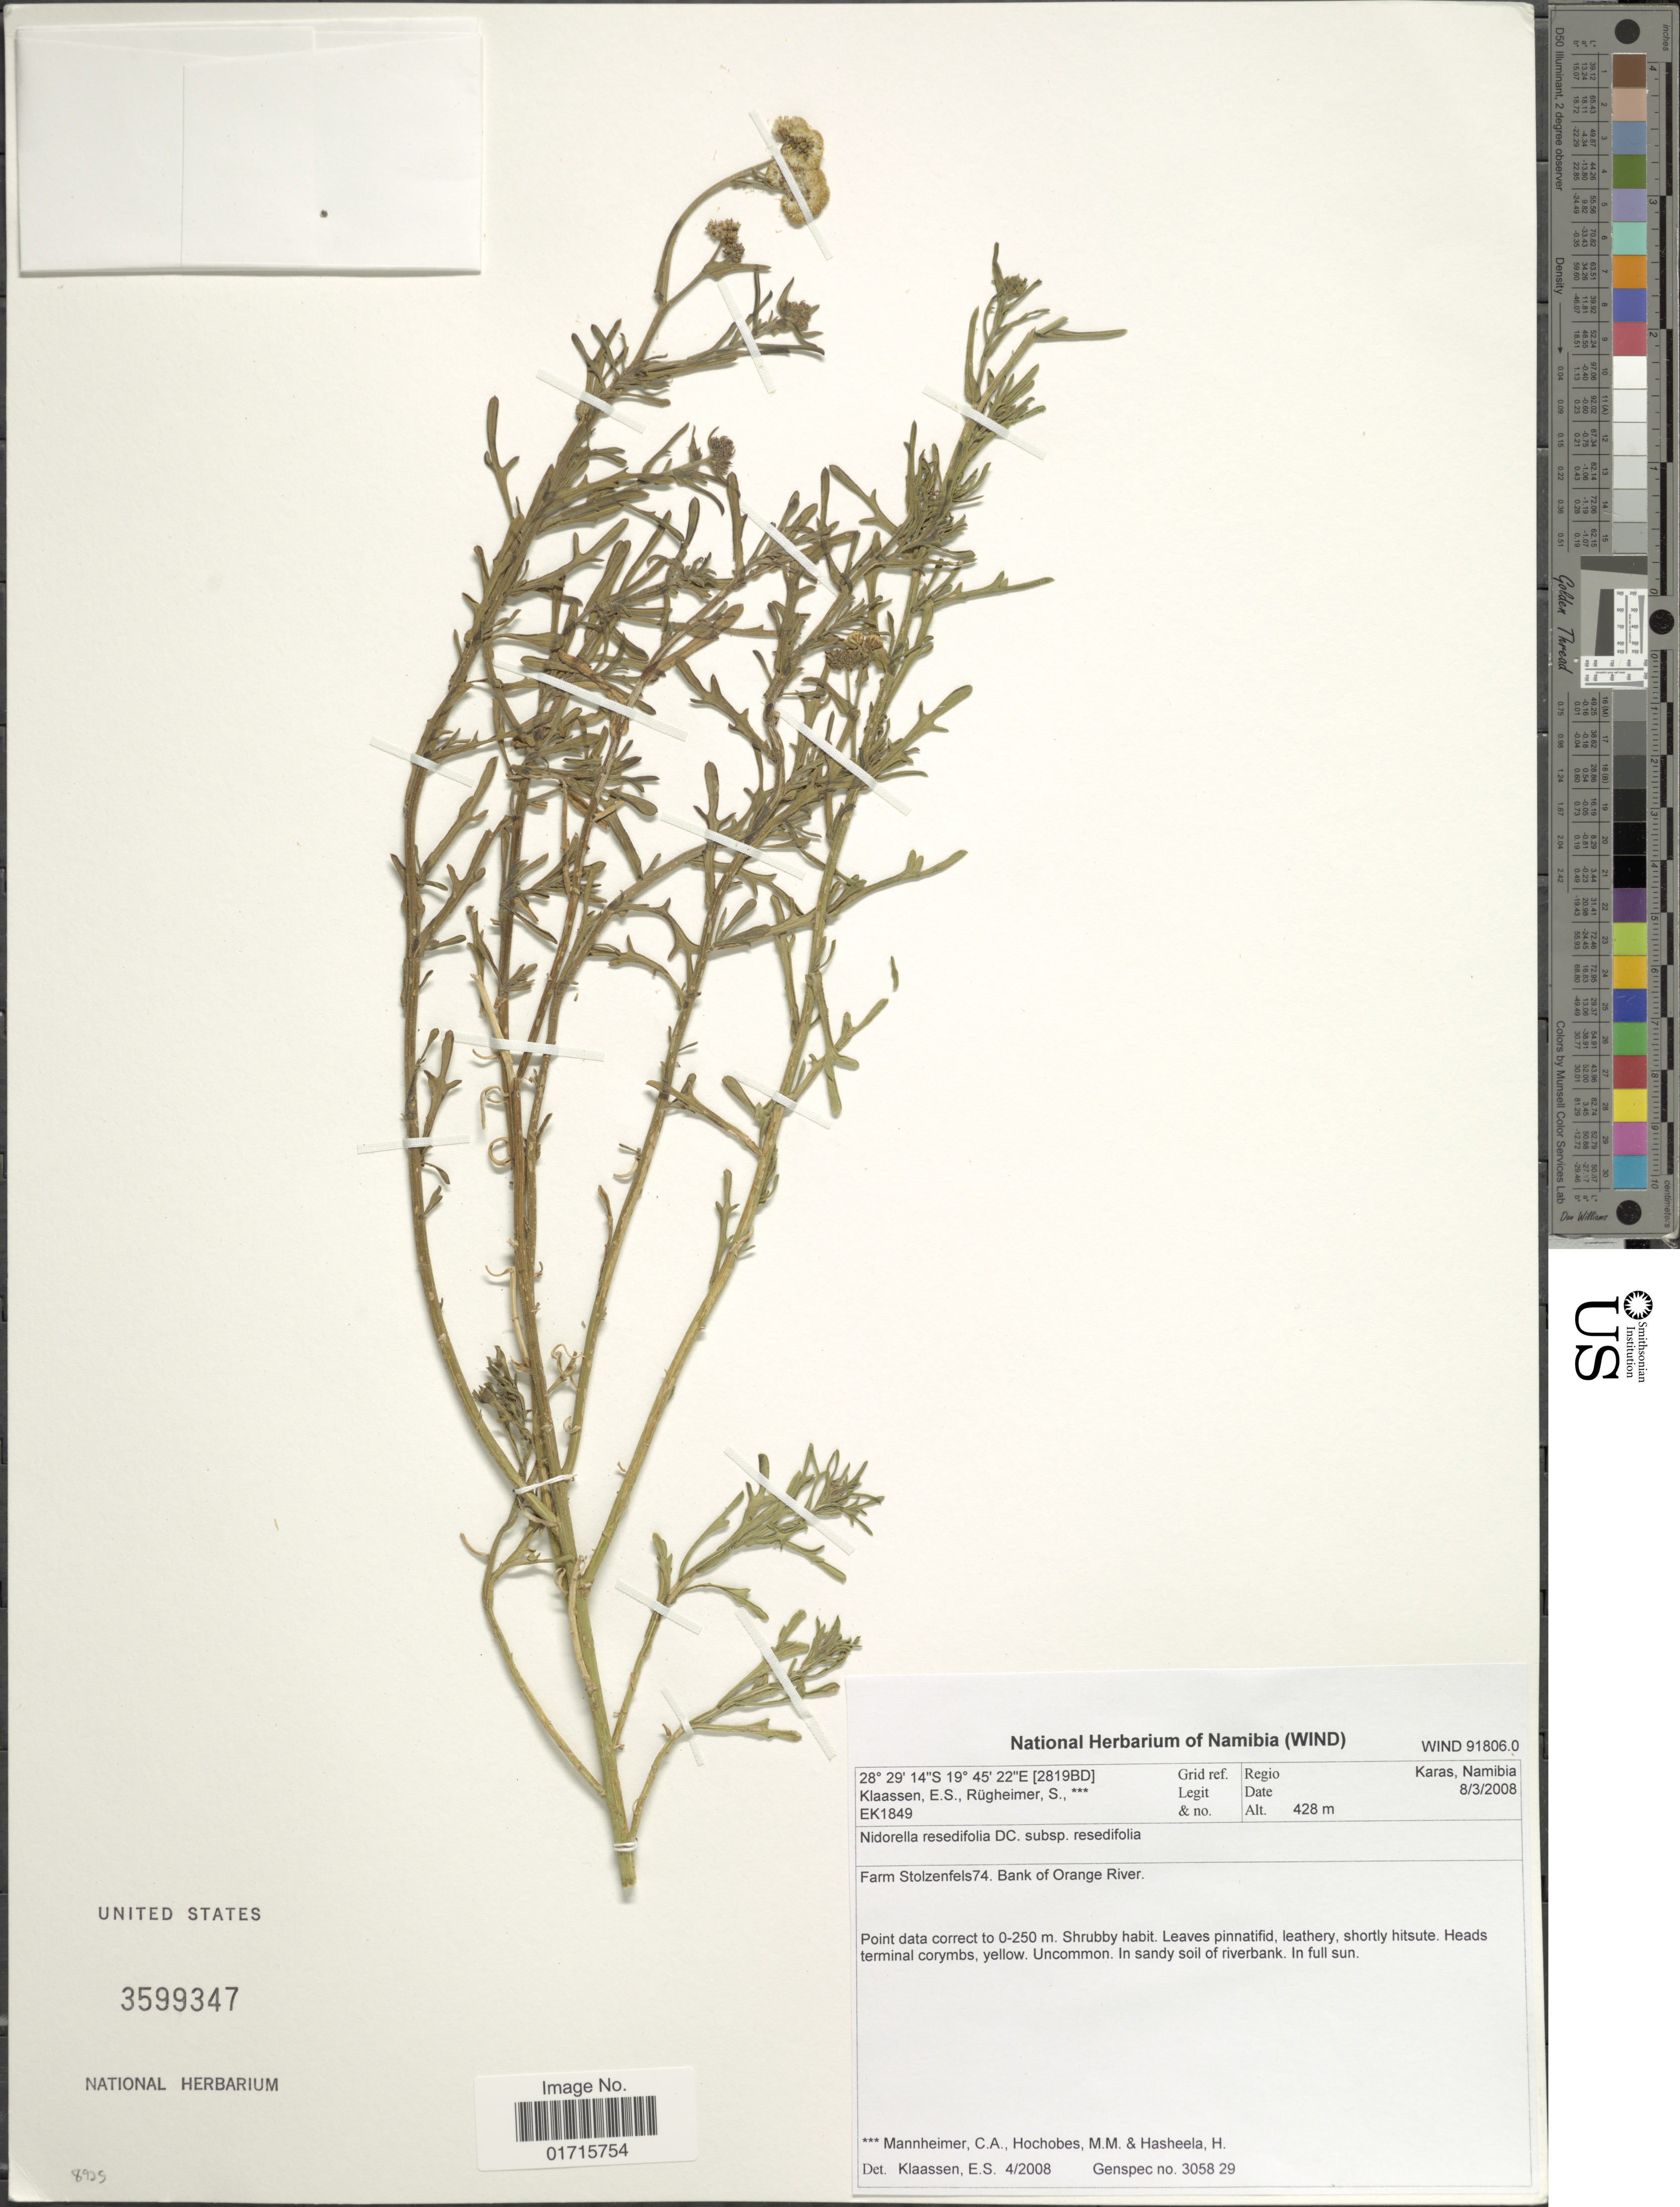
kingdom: Plantae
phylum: Tracheophyta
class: Magnoliopsida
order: Asterales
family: Asteraceae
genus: Nidorella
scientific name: Nidorella resedifolia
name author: DC.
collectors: E. S. Klaassen, S. Rugheimer, C. A. Mannheimer, M. Hochobes & H. Hasheela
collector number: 1849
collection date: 2008-03-08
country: Namibia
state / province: Karas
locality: Regio Karas, Namibia. Farm Stolzenfels74. Bank of Orange River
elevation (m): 428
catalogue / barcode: US 3599347